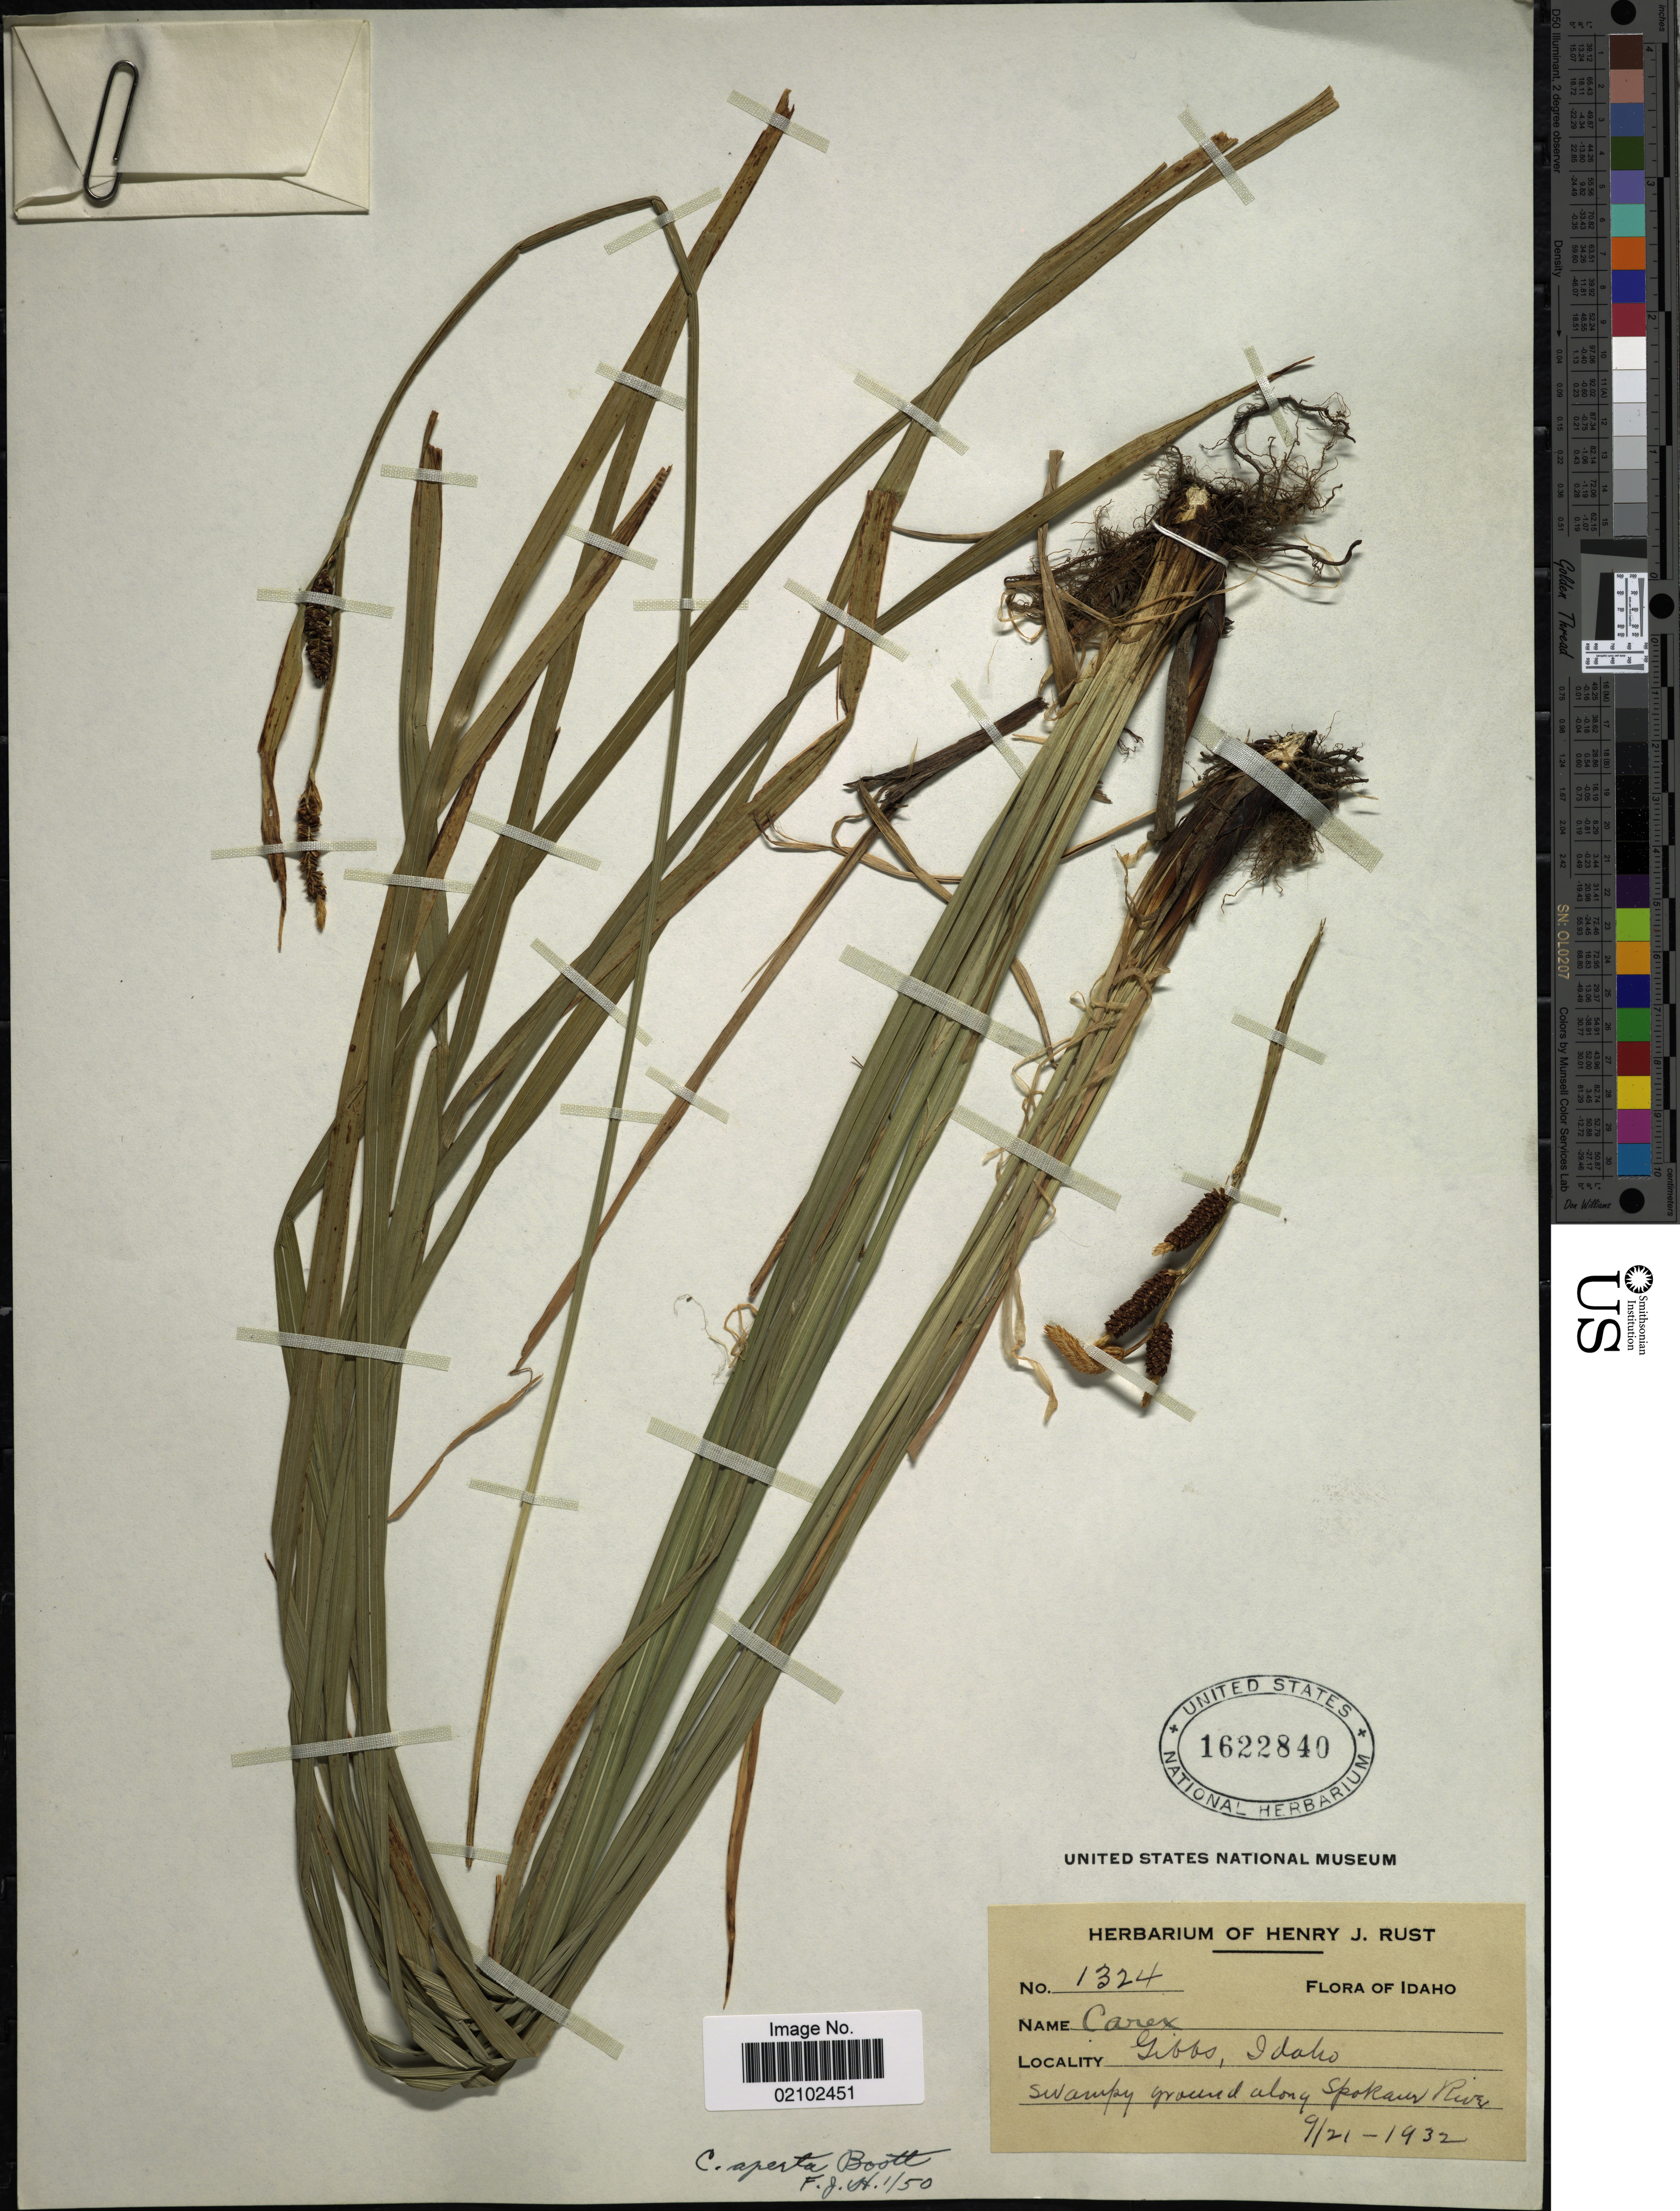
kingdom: Plantae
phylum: Tracheophyta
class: Liliopsida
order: Poales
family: Cyperaceae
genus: Carex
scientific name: Carex aperta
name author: Boott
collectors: ex herb. Henry J. Rust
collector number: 1324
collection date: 1932-09-21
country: United States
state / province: Idaho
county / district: Kootenai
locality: Gibbs, Swampy ground along Spokane River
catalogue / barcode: US 1622840